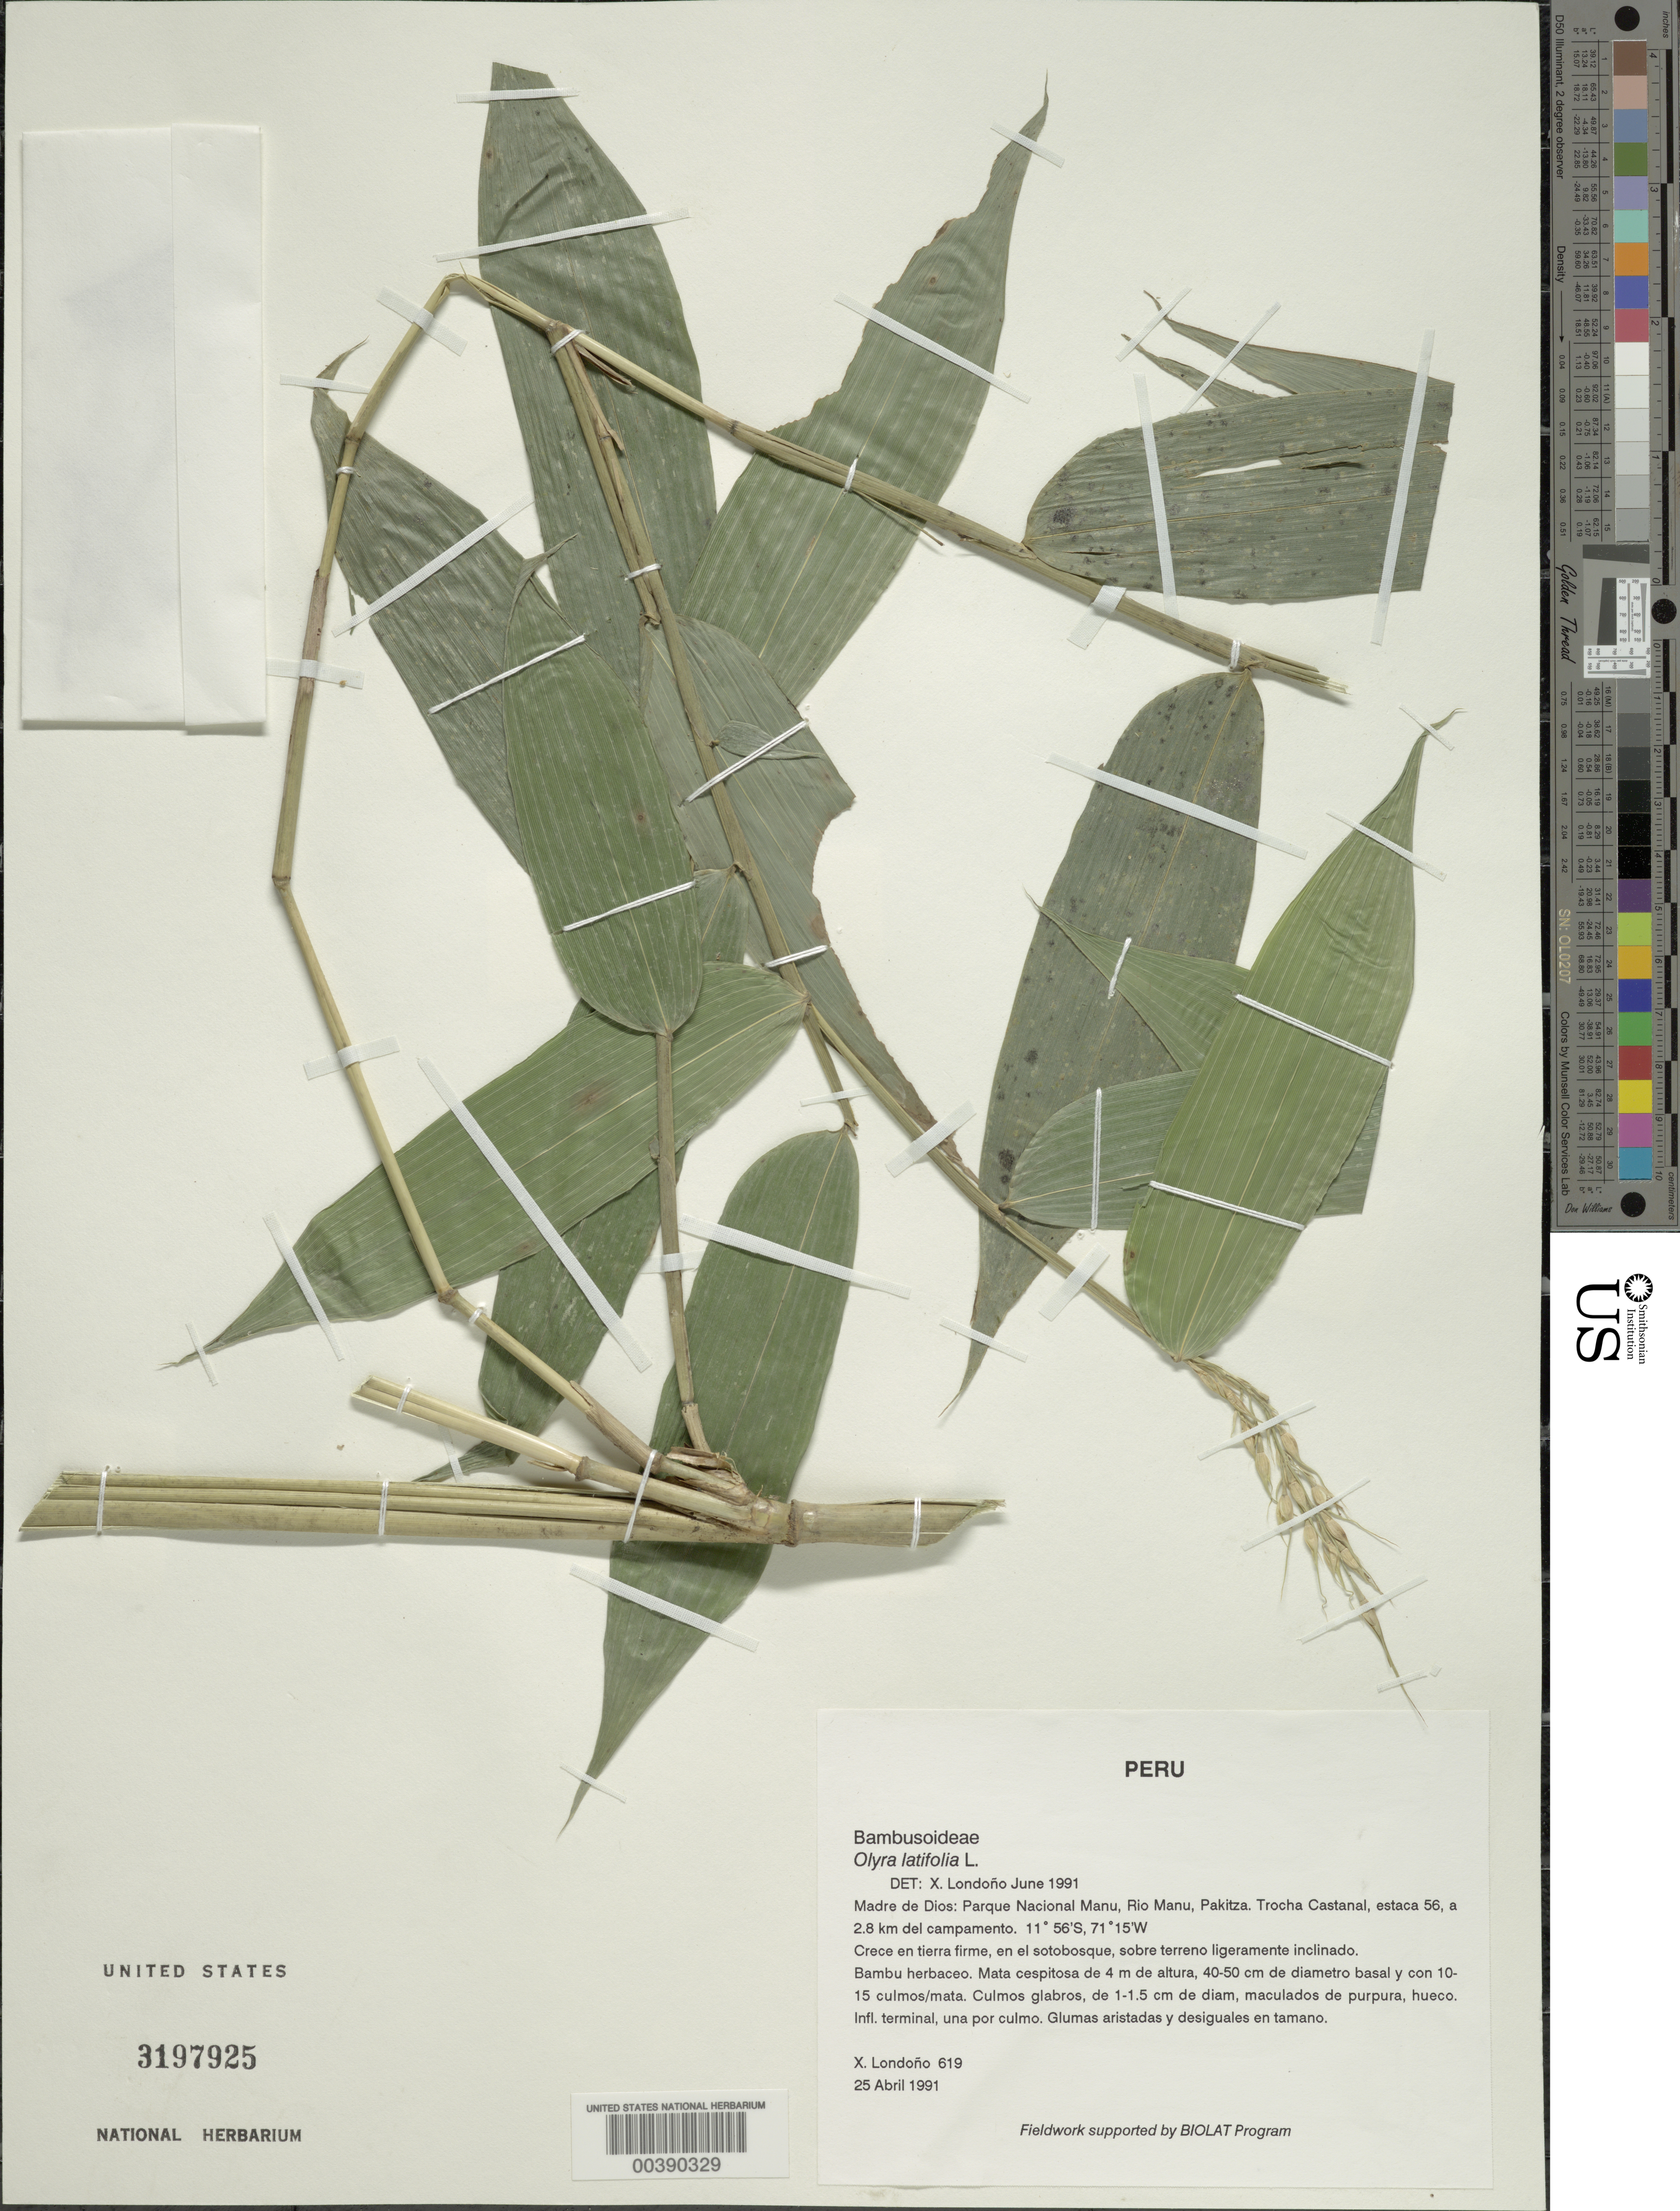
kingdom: Plantae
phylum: Tracheophyta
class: Liliopsida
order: Poales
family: Poaceae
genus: Olyra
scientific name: Olyra latifolia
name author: L.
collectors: X. Londoño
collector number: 619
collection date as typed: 25 Apr 1991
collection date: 1991-04-25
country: Peru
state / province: Madre de Dios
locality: Parque nacional manu, rio manu, pakitza; troncal castanal, estaca 56, a 2.8 km del campamento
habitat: Tierra firme, en el sotobosque, sobre terreno ligeramente inclinado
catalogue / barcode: US 3197925